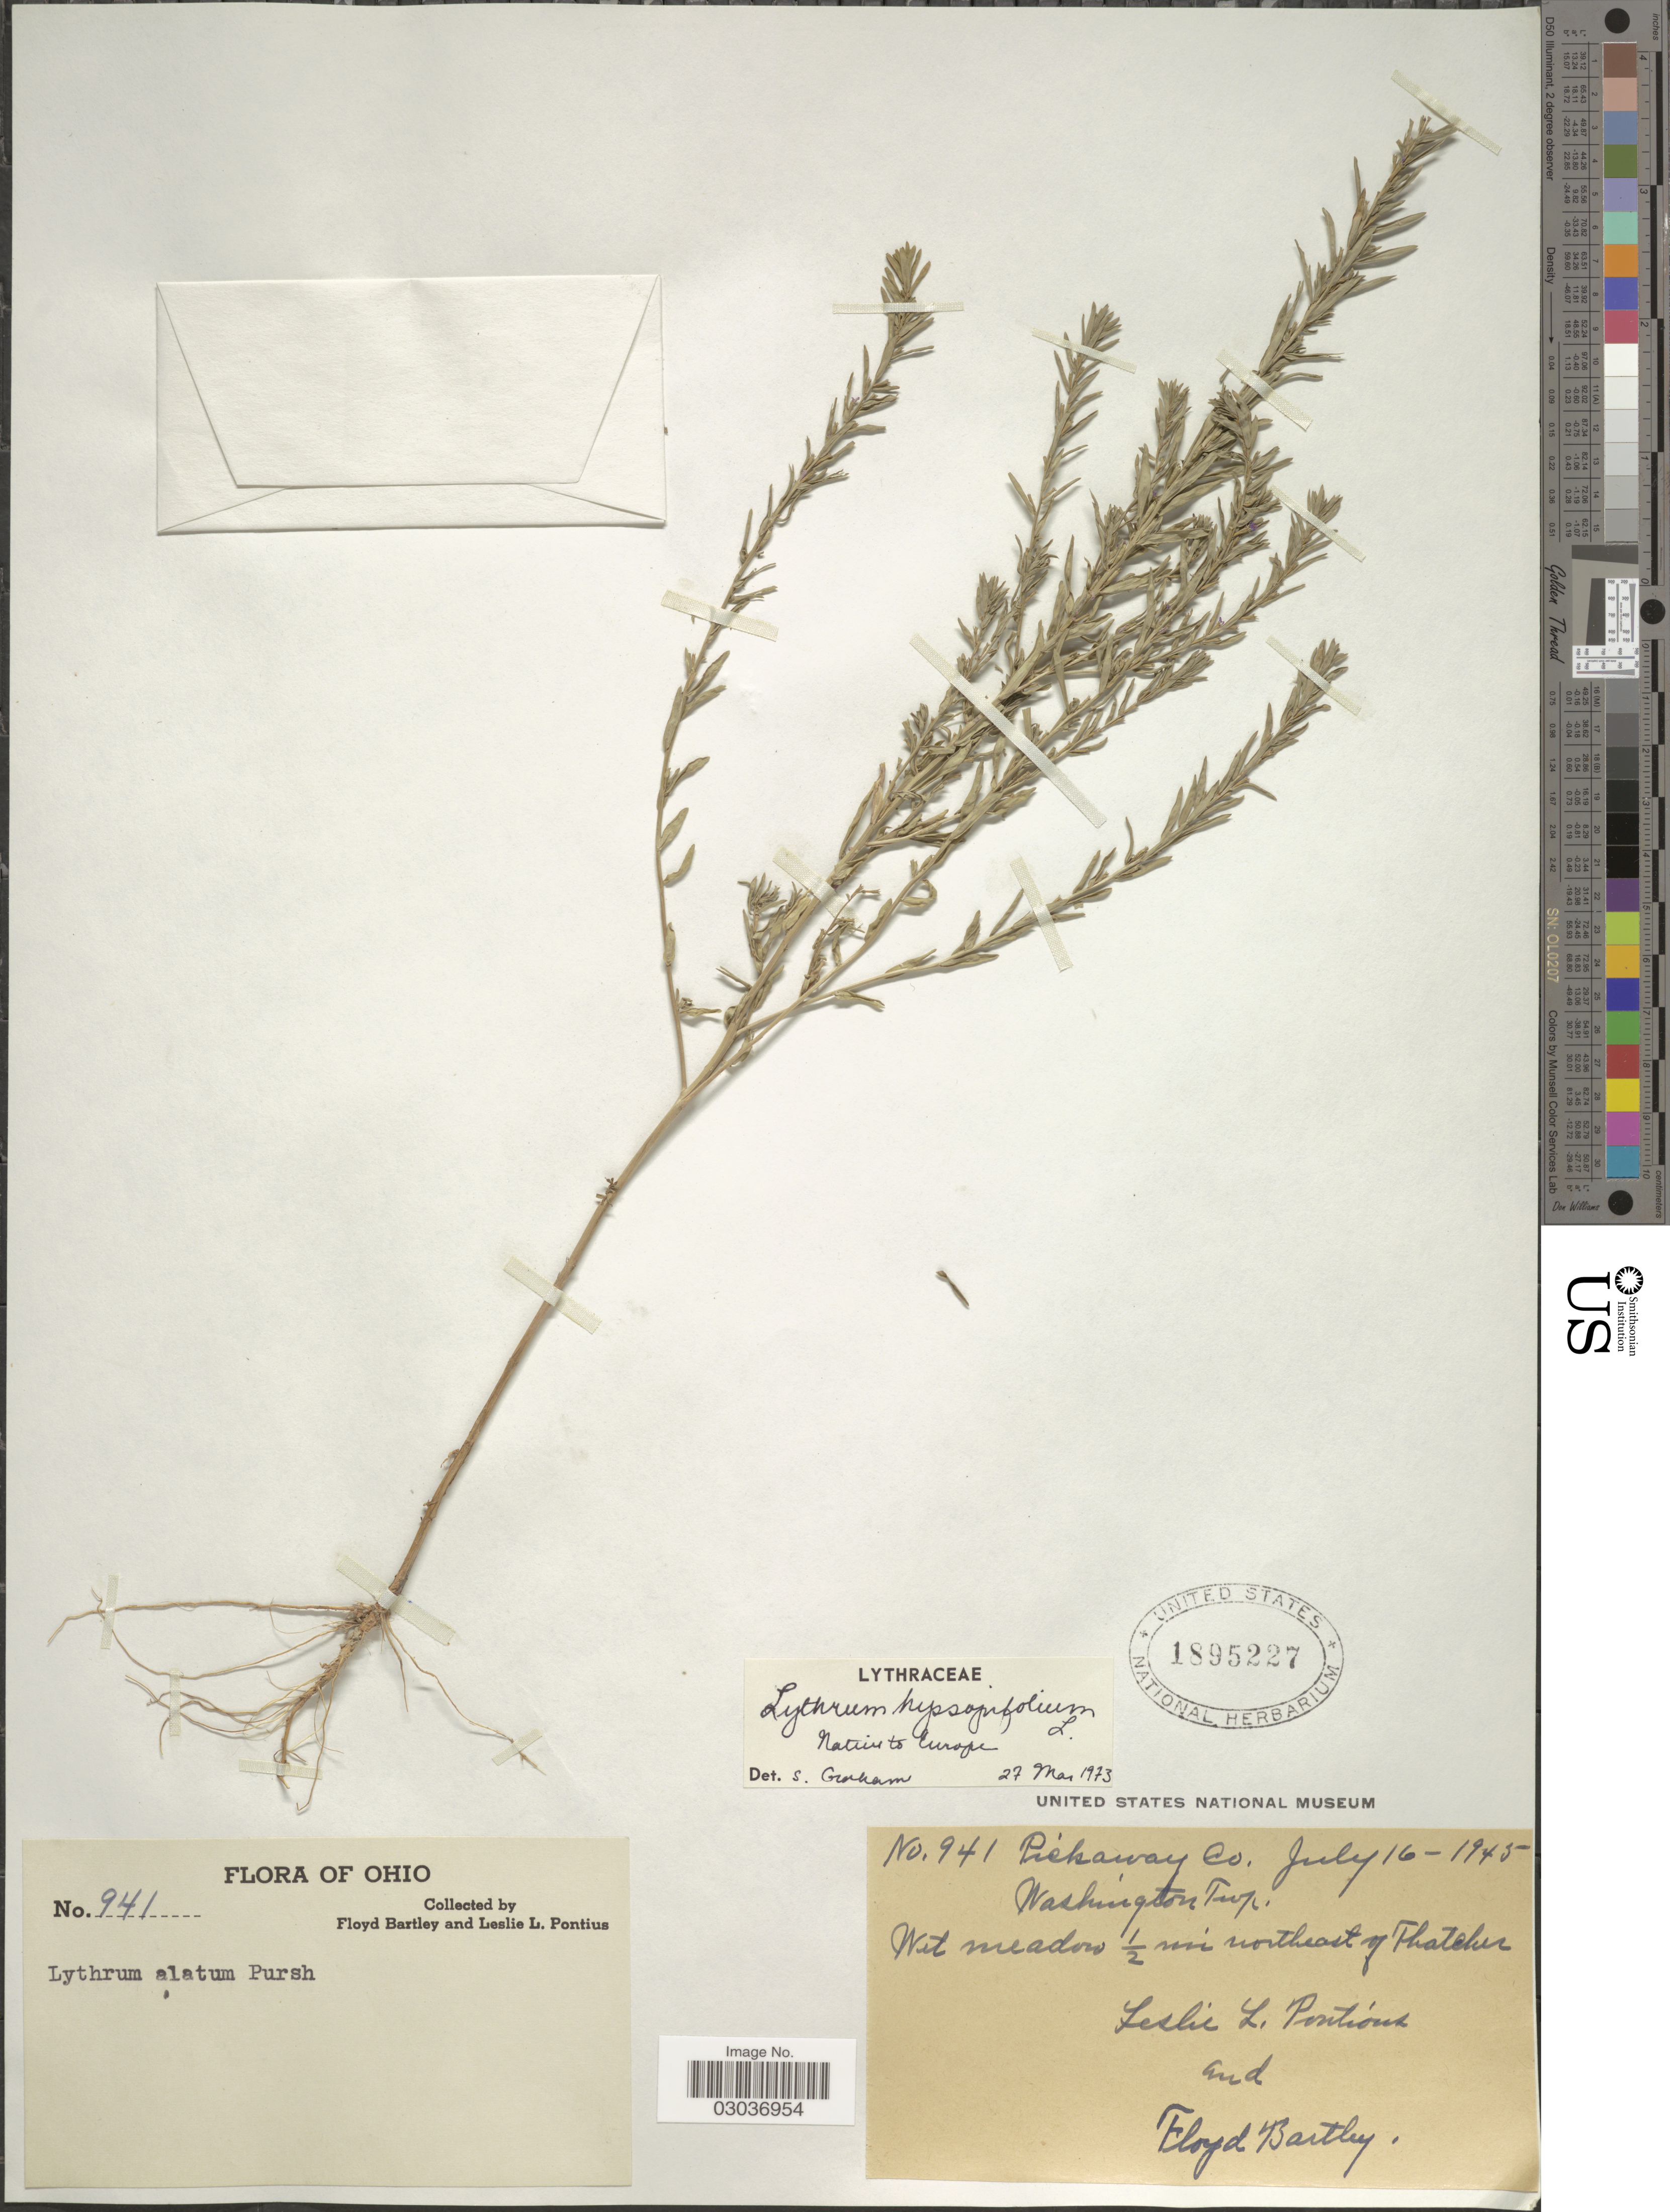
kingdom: Plantae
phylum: Tracheophyta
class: Magnoliopsida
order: Myrtales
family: Lythraceae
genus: Lythrum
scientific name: Lythrum hyssopifolia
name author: L.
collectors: F. Bartley & L. Pontius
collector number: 941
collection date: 1945-07-16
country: United States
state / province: Ohio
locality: Pickaway Co., Washington Twp, Wet meadow ½ northeast of Thatcher.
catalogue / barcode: US 1895227